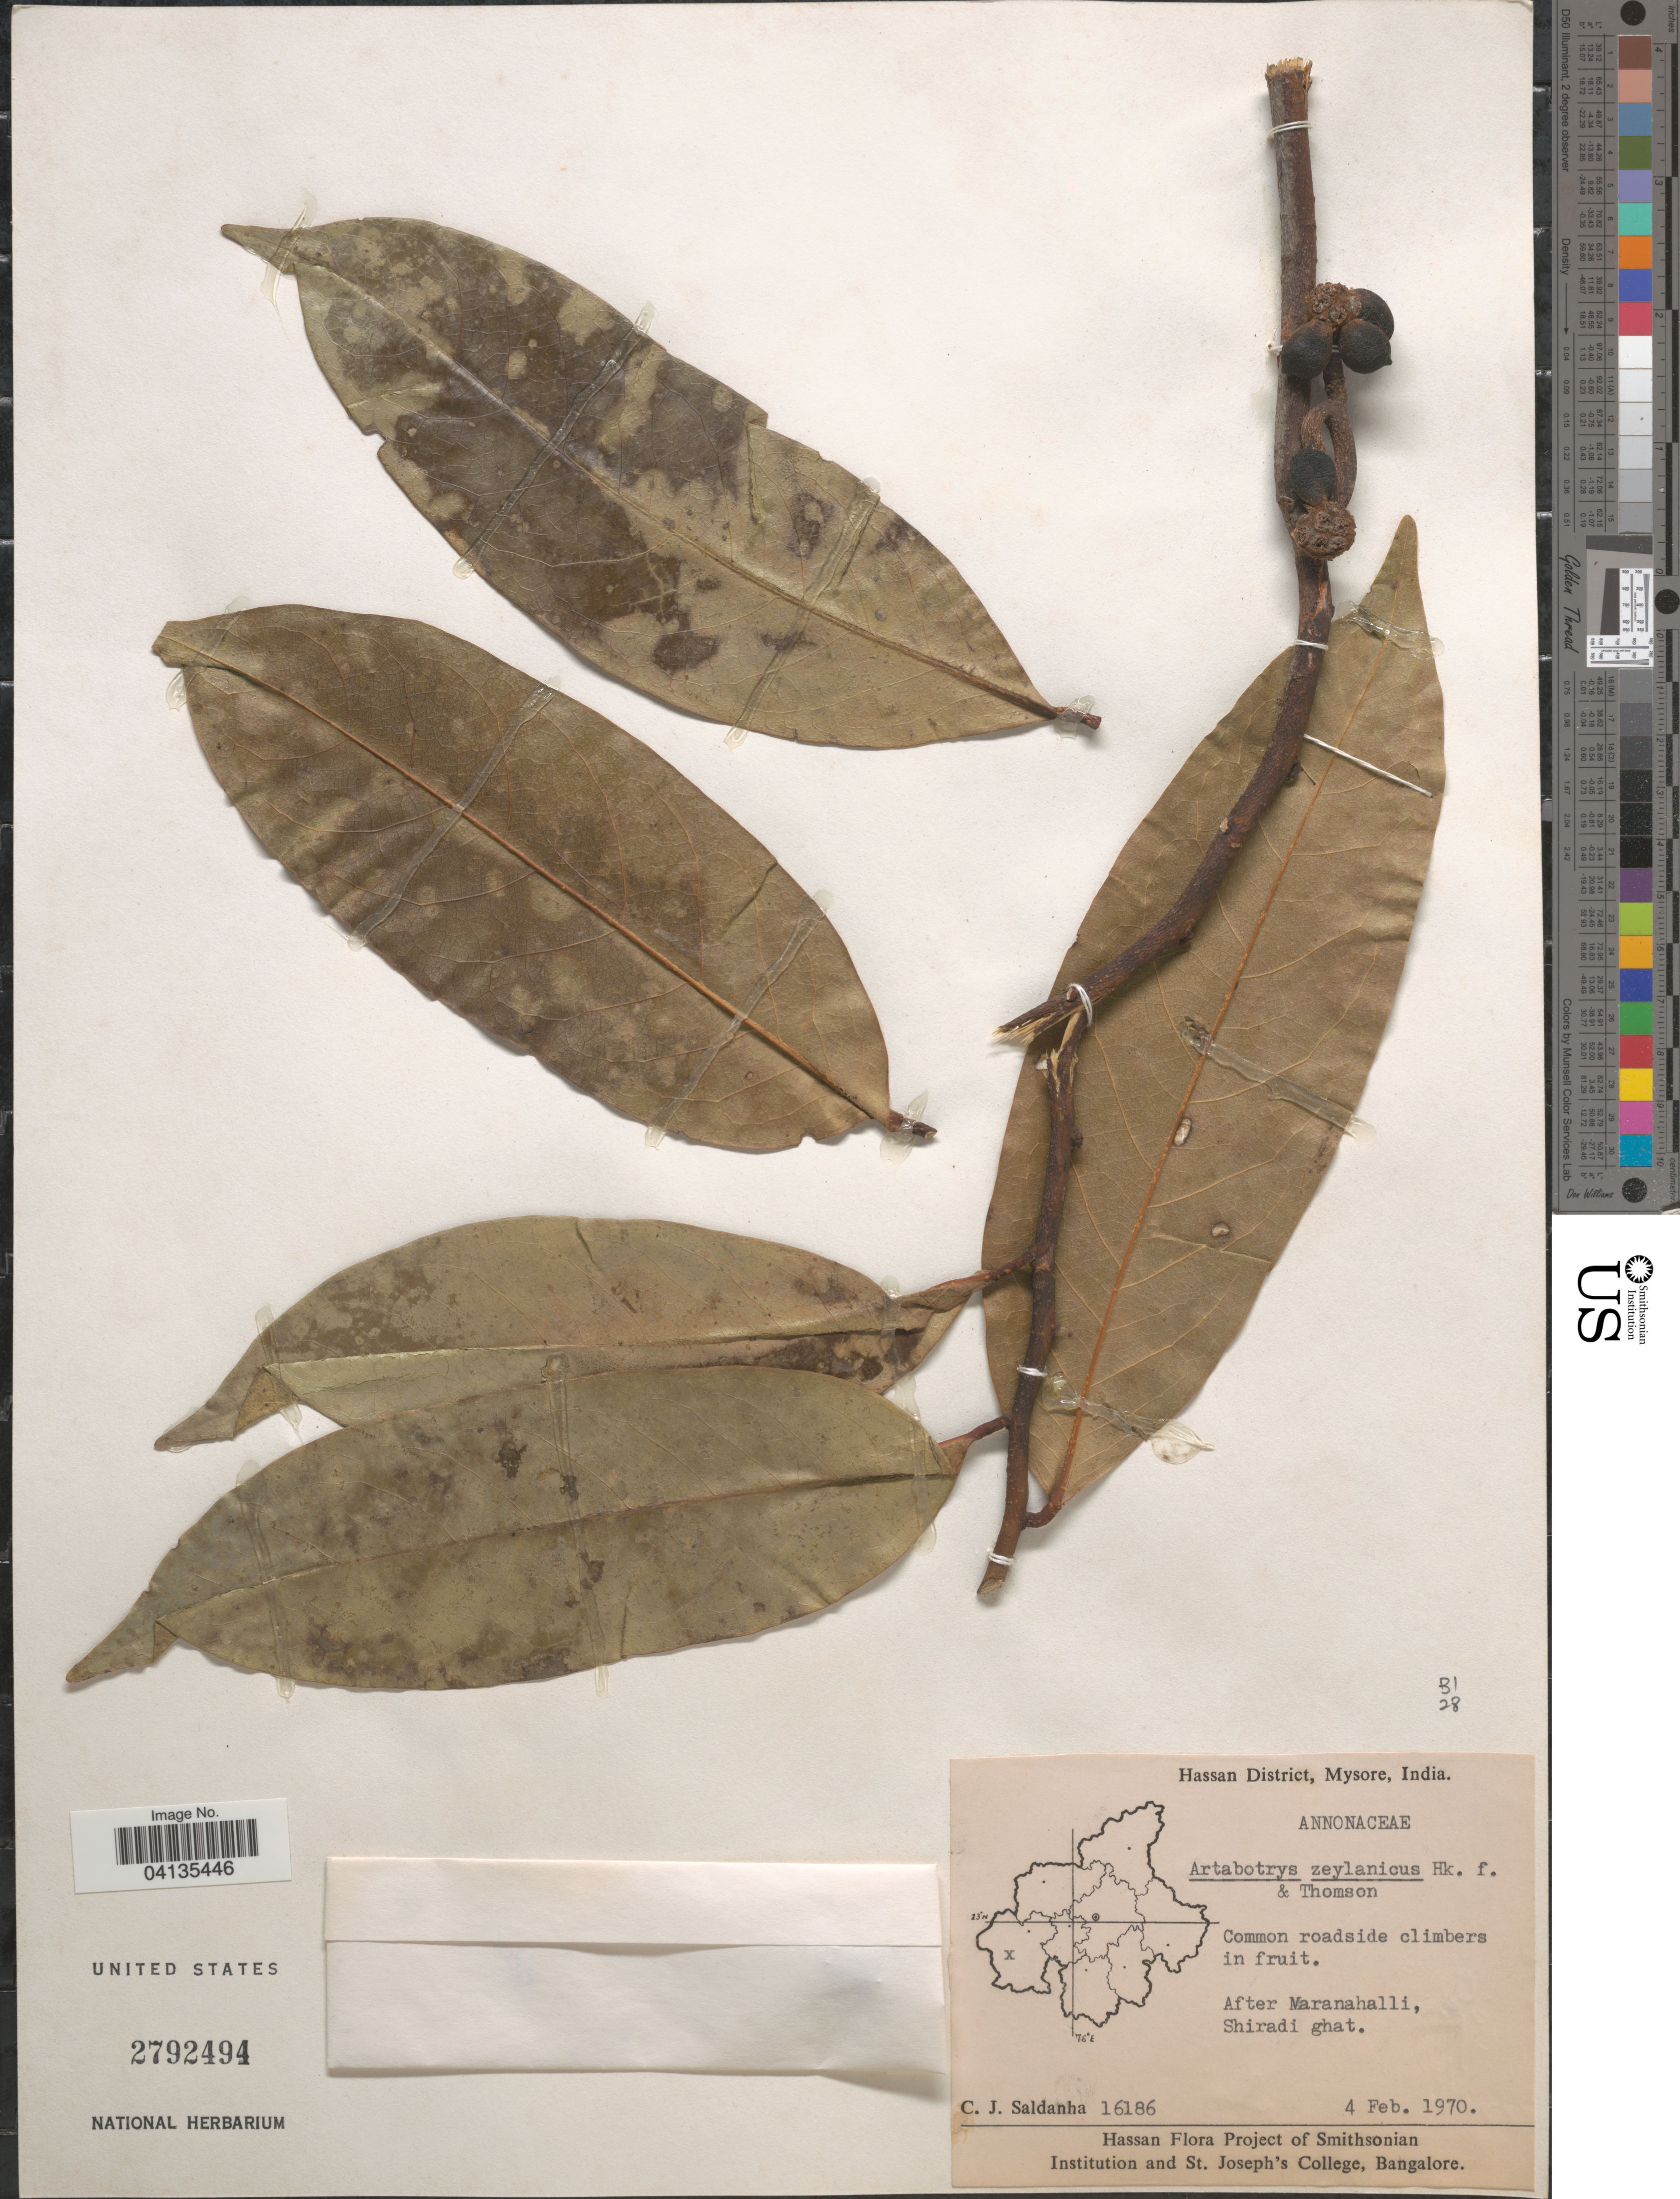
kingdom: Plantae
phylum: Tracheophyta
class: Magnoliopsida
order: Magnoliales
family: Annonaceae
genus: Artabotrys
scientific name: Artabotrys zeylanicus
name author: Hook. f. & Thomson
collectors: C. J. Saldanha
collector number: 16186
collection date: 1970-02-04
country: India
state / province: Karnataka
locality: Hassan District, Mysore. After Maranahalli, Shiradi ghat.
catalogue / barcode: US 2792494